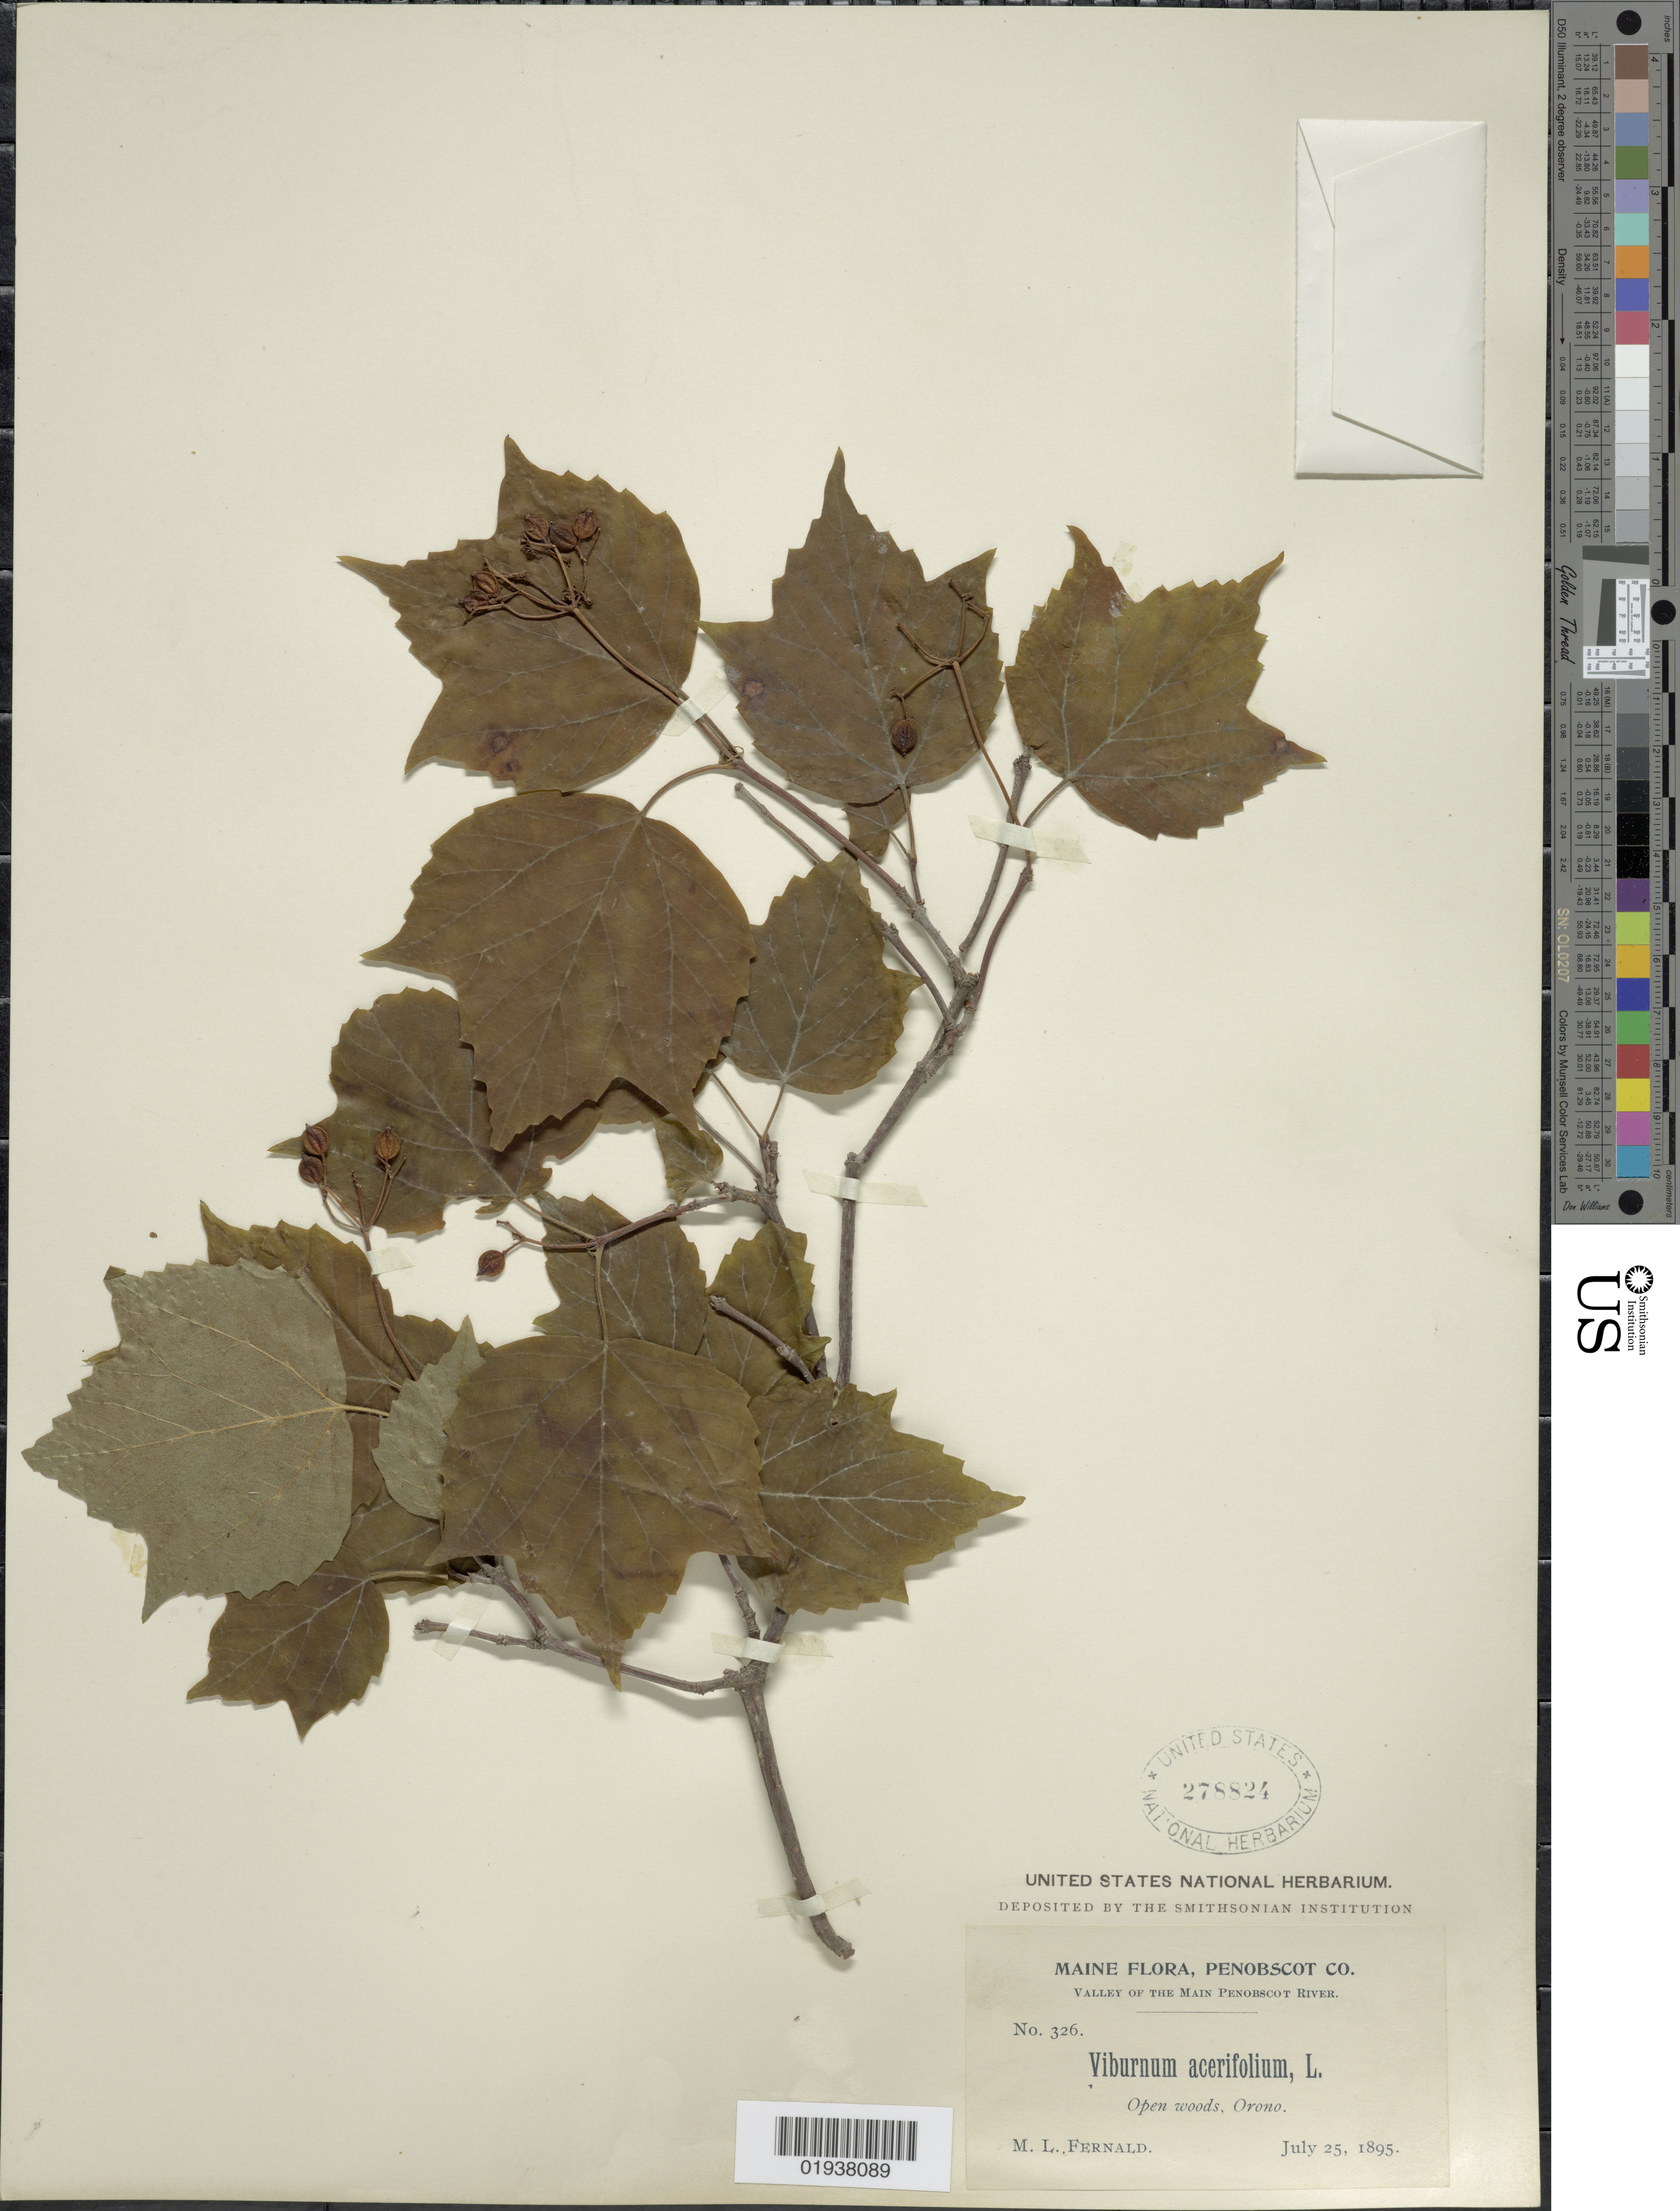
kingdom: Plantae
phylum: Tracheophyta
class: Magnoliopsida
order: Dipsacales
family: Viburnaceae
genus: Viburnum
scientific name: Viburnum acerifolium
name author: L.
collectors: M. L. Fernald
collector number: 326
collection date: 1895-07-25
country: United States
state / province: Maine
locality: Penobscot Co. Valley of the Main Penobscot River. Open woods, Orono.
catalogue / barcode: US 278824